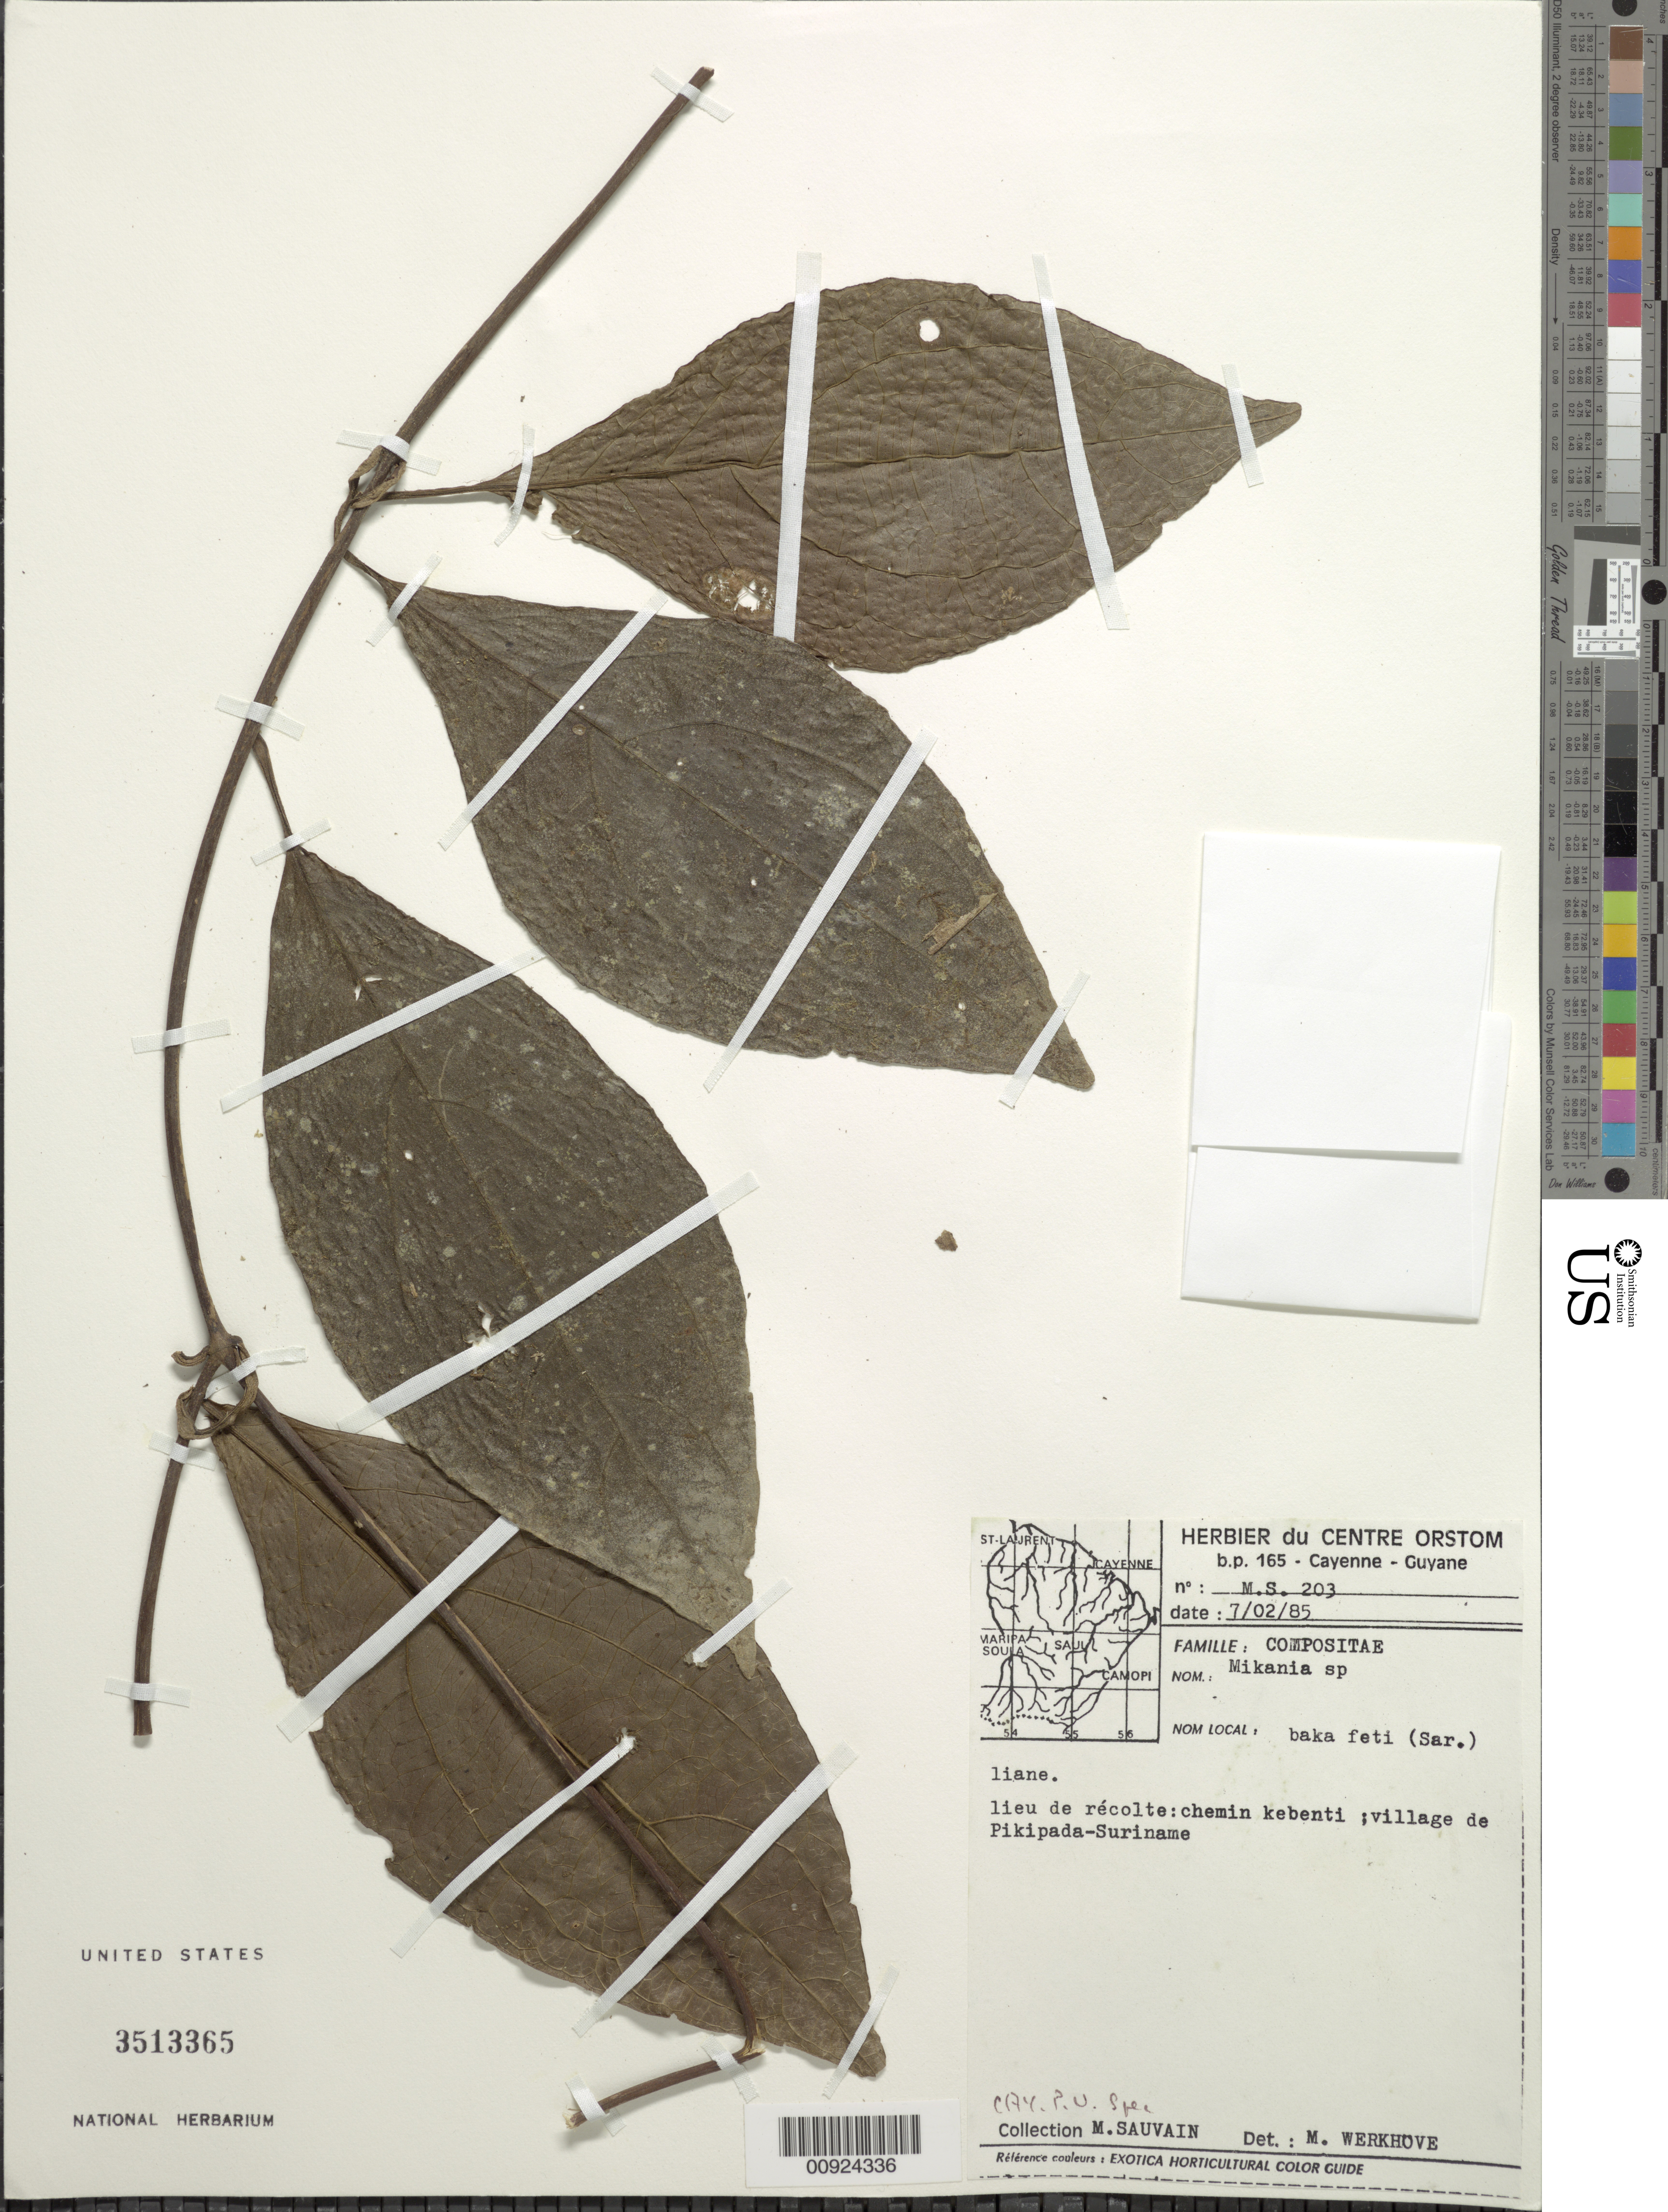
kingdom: Plantae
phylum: Tracheophyta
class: Magnoliopsida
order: Asterales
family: Asteraceae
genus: Mikania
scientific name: Mikania sp.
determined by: Werkhoven, M. C. M.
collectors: M. Sauvain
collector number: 203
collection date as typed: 7-Feb-85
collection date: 1985-02-07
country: Suriname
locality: Pikipada Village; chemin kebenti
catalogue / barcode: US 3513365